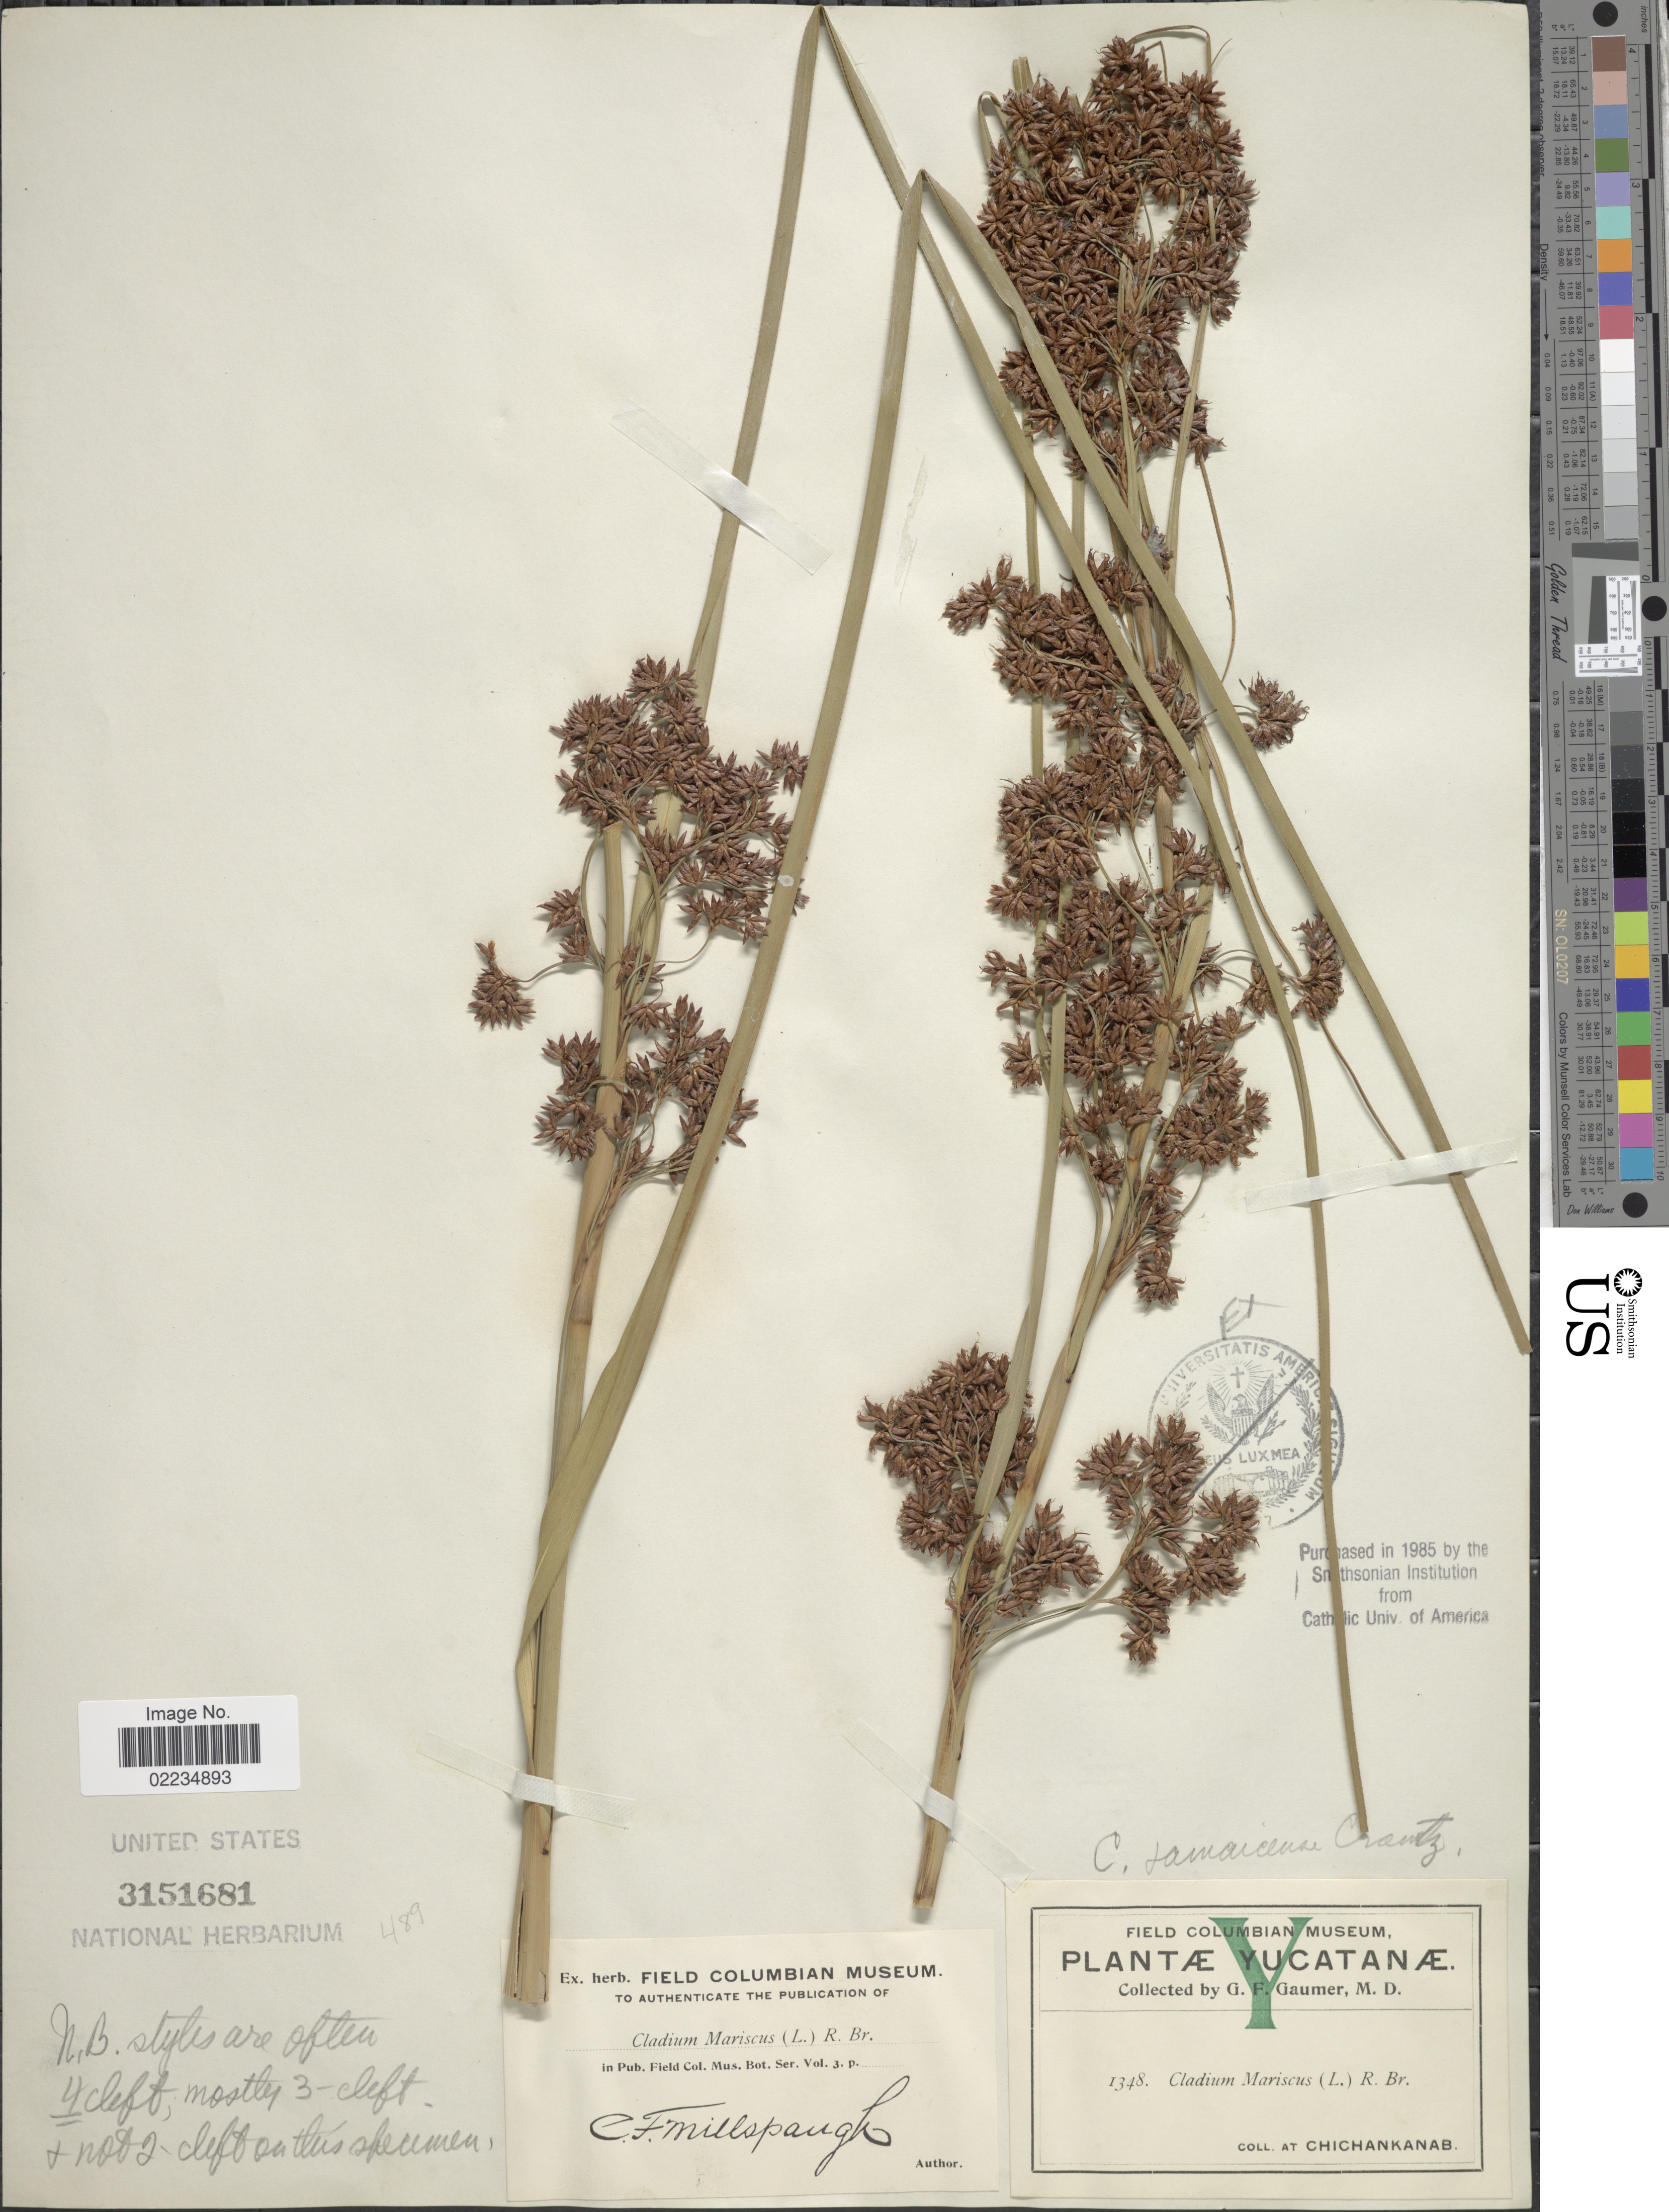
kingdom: Plantae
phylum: Tracheophyta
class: Liliopsida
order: Poales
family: Cyperaceae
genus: Cladium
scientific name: Cladium jamaicense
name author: Crantz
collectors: G. F. Gaumer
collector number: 1348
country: Mexico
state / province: Yucatán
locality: At Chichankanab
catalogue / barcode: US 3151681